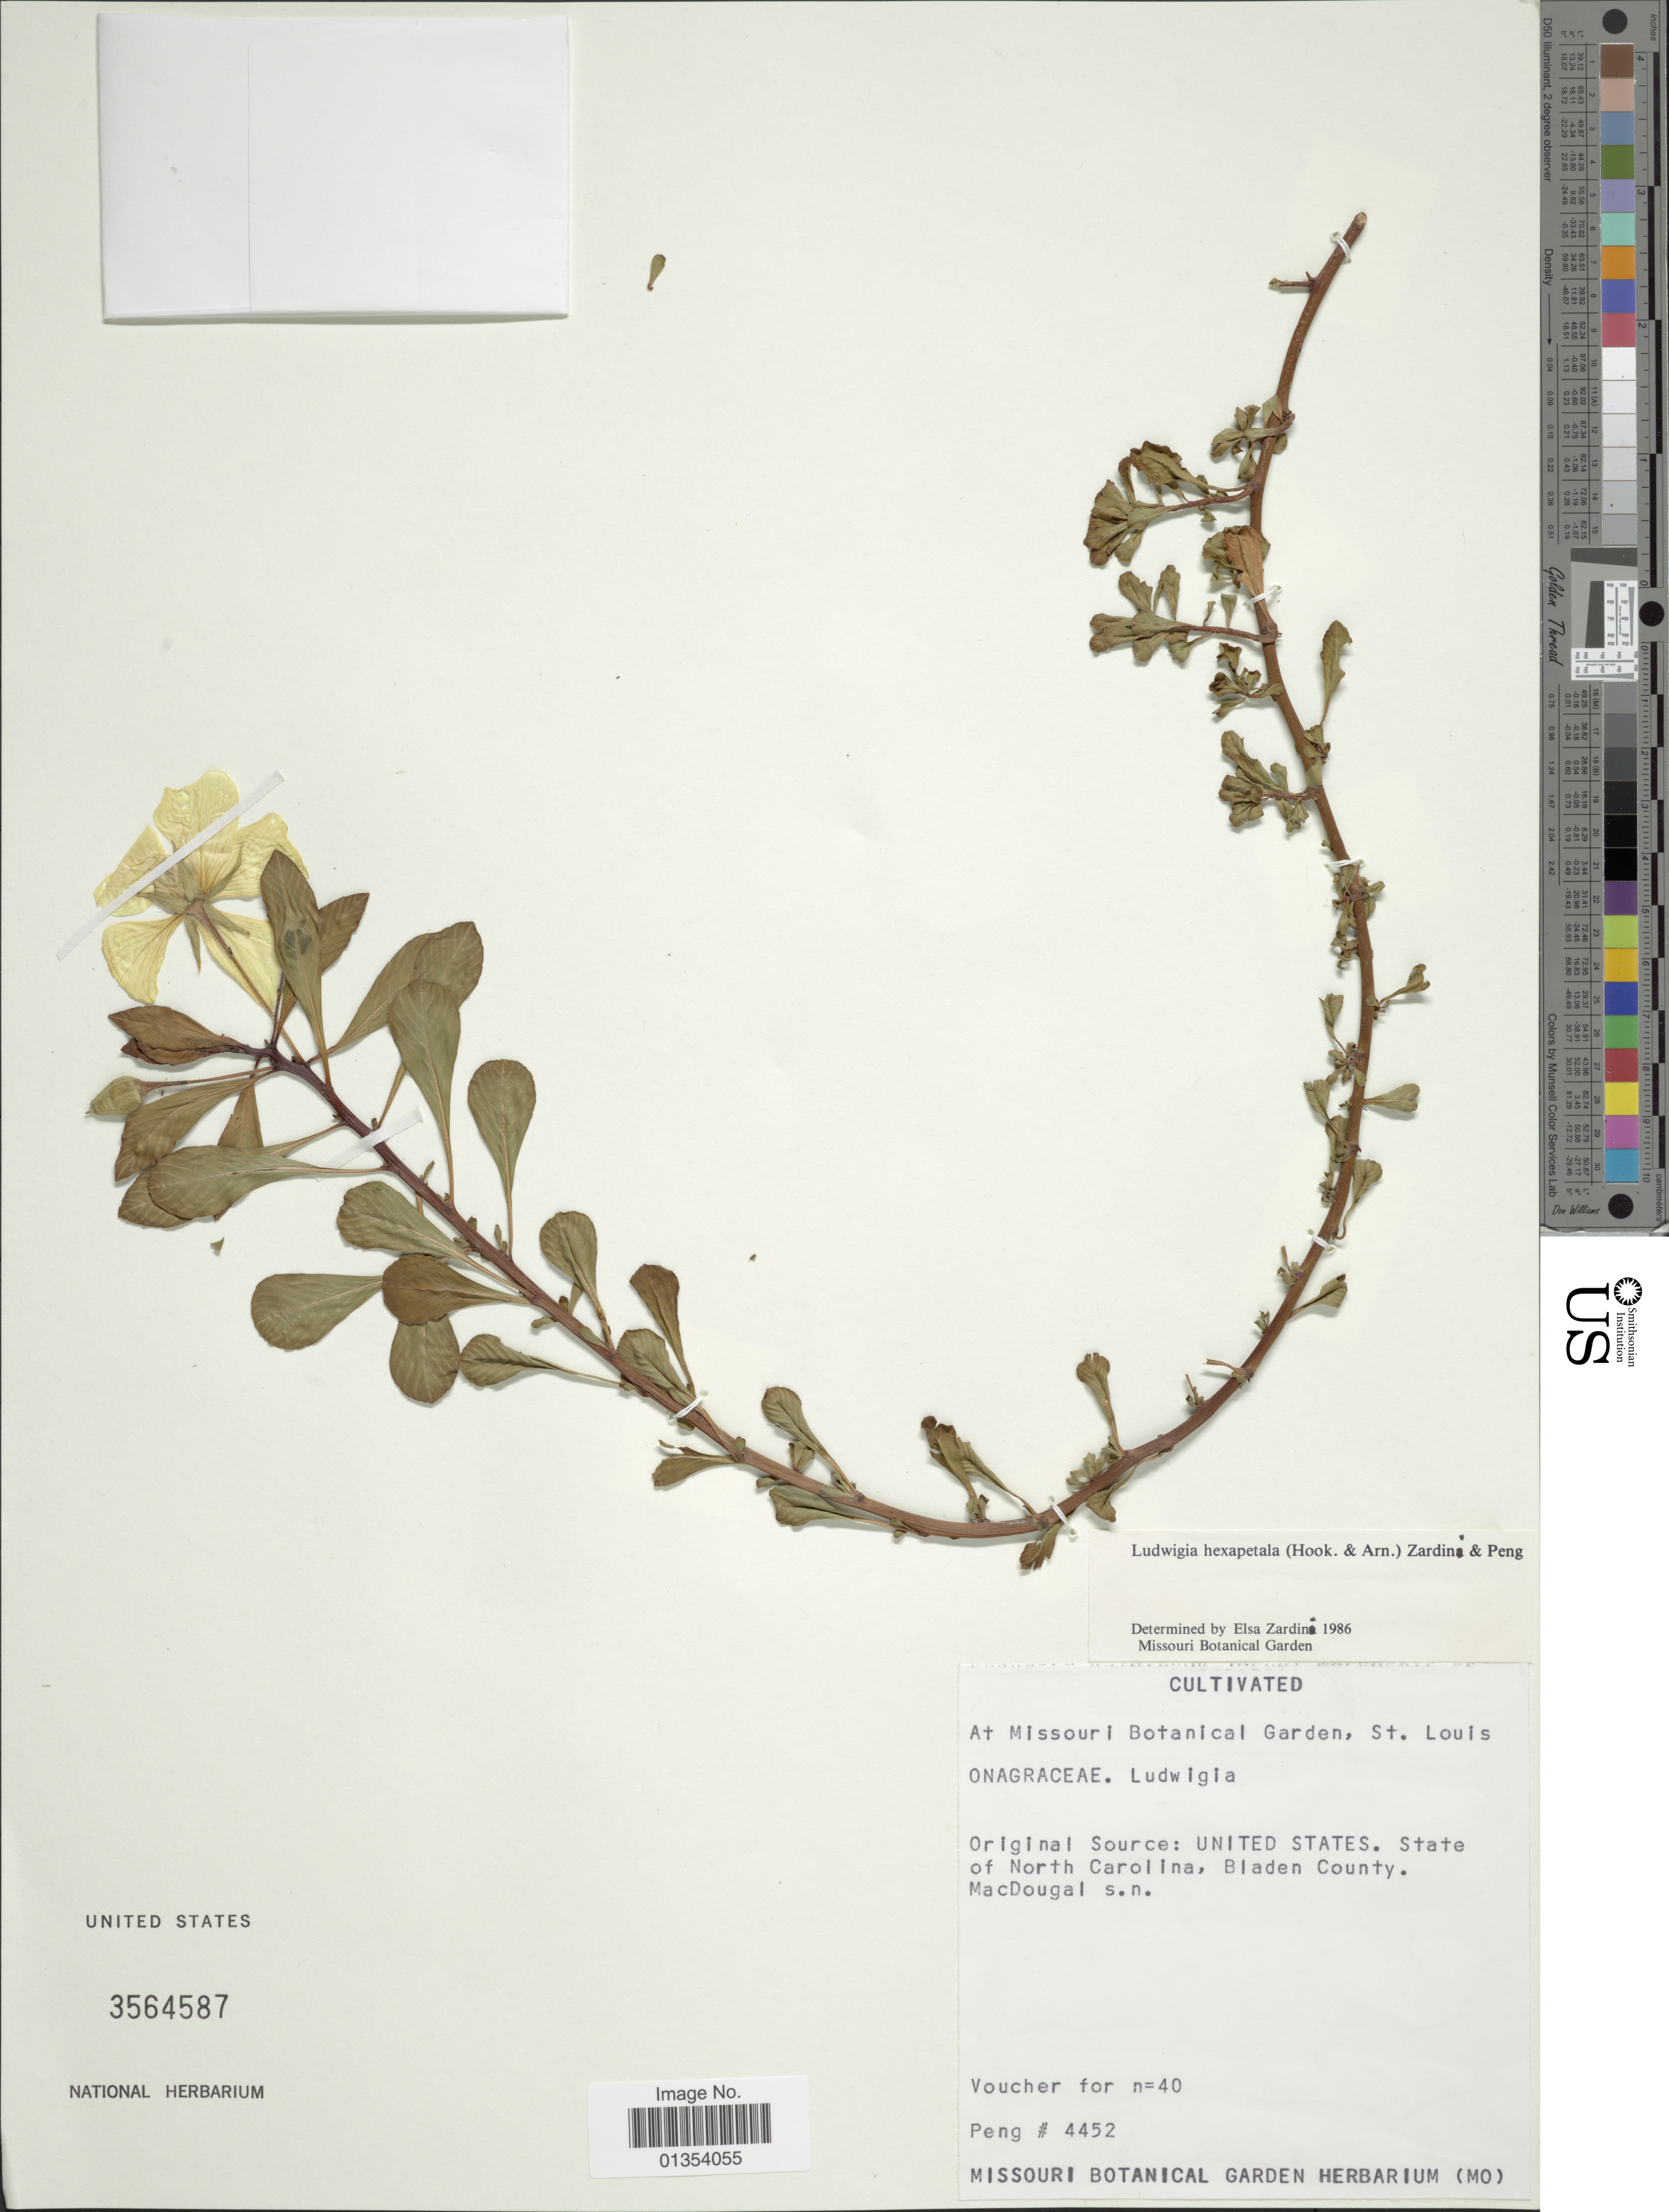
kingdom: Plantae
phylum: Tracheophyta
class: Magnoliopsida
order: Myrtales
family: Onagraceae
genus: Ludwigia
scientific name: Ludwigia hexapetala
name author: (Hook. & Arn.) Zardini et al.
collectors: -- Peng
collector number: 4552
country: United States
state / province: Missouri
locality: At Missouri Botanical Garden, St. Louis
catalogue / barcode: US 3564587